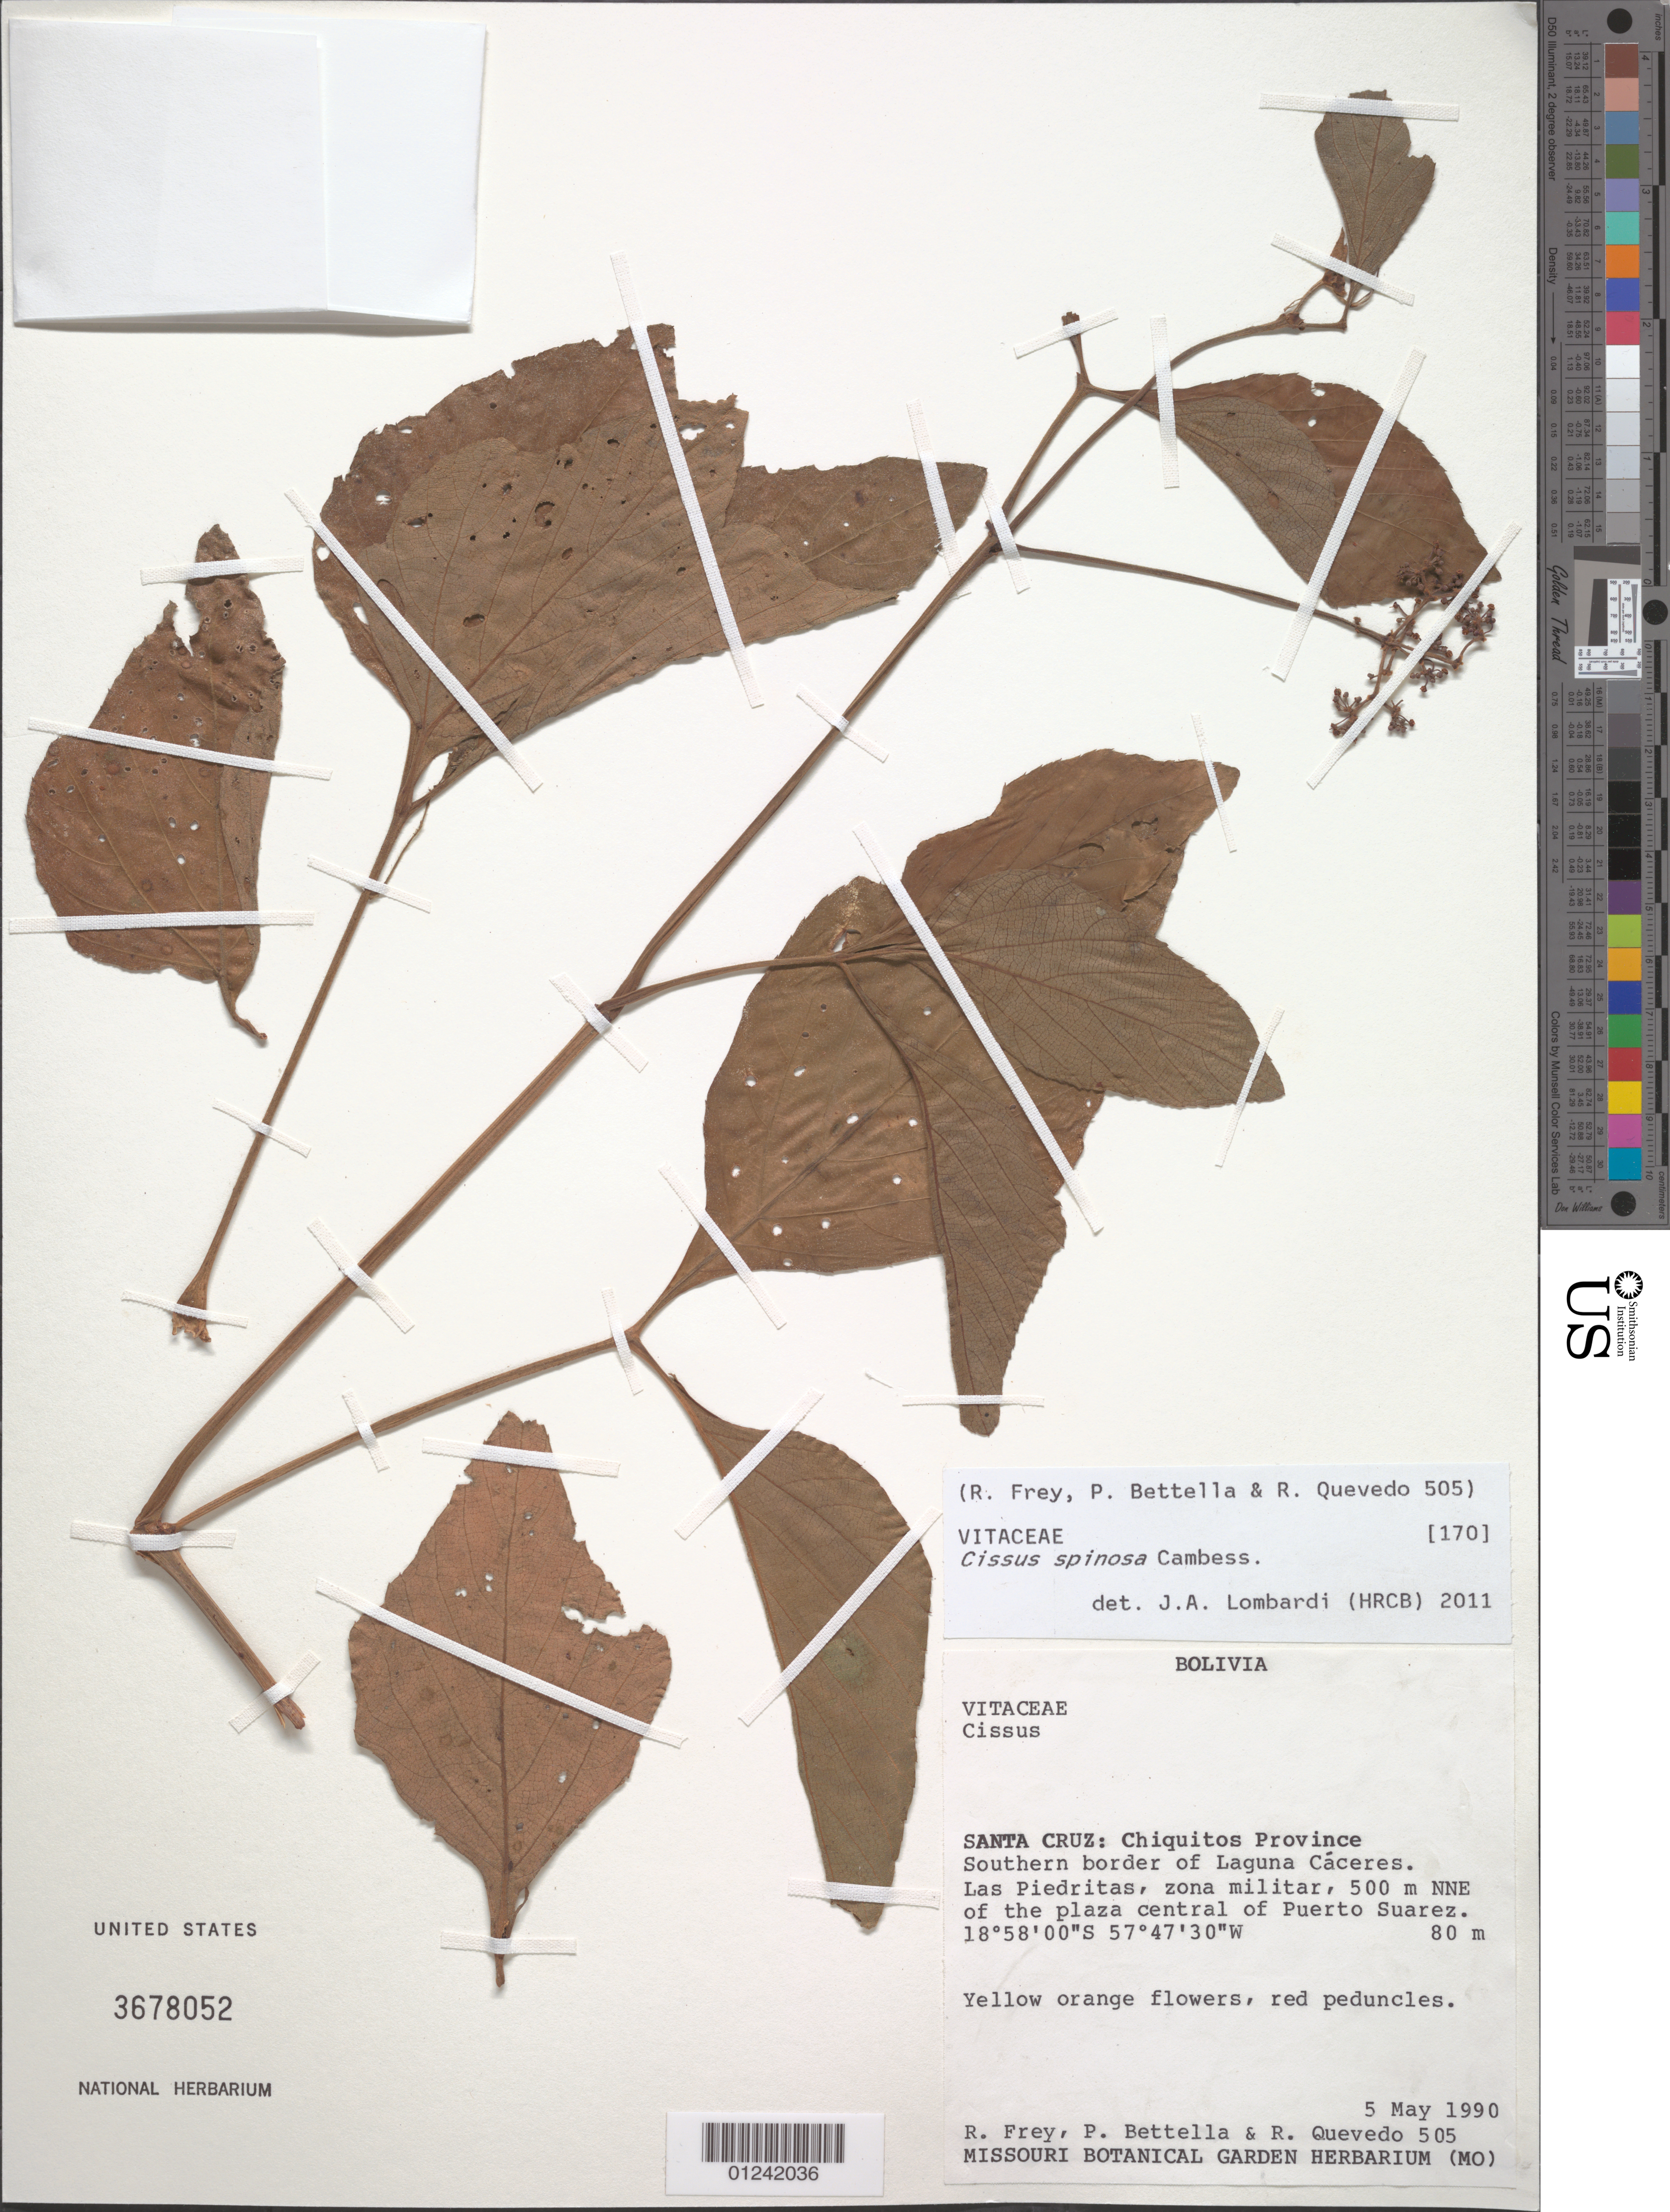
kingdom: Plantae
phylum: Tracheophyta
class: Magnoliopsida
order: Vitales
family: Vitaceae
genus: Cissus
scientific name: Cissus spinosa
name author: Cambess.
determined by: Lombardi, Julio A.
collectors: R. Frey, P. Bettella & R. Quevedo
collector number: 505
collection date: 1990-05-05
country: Bolivia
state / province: Santa Cruz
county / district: Chiquitos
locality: Southern border of Laguna Caceres.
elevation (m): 80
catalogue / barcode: US 3678052